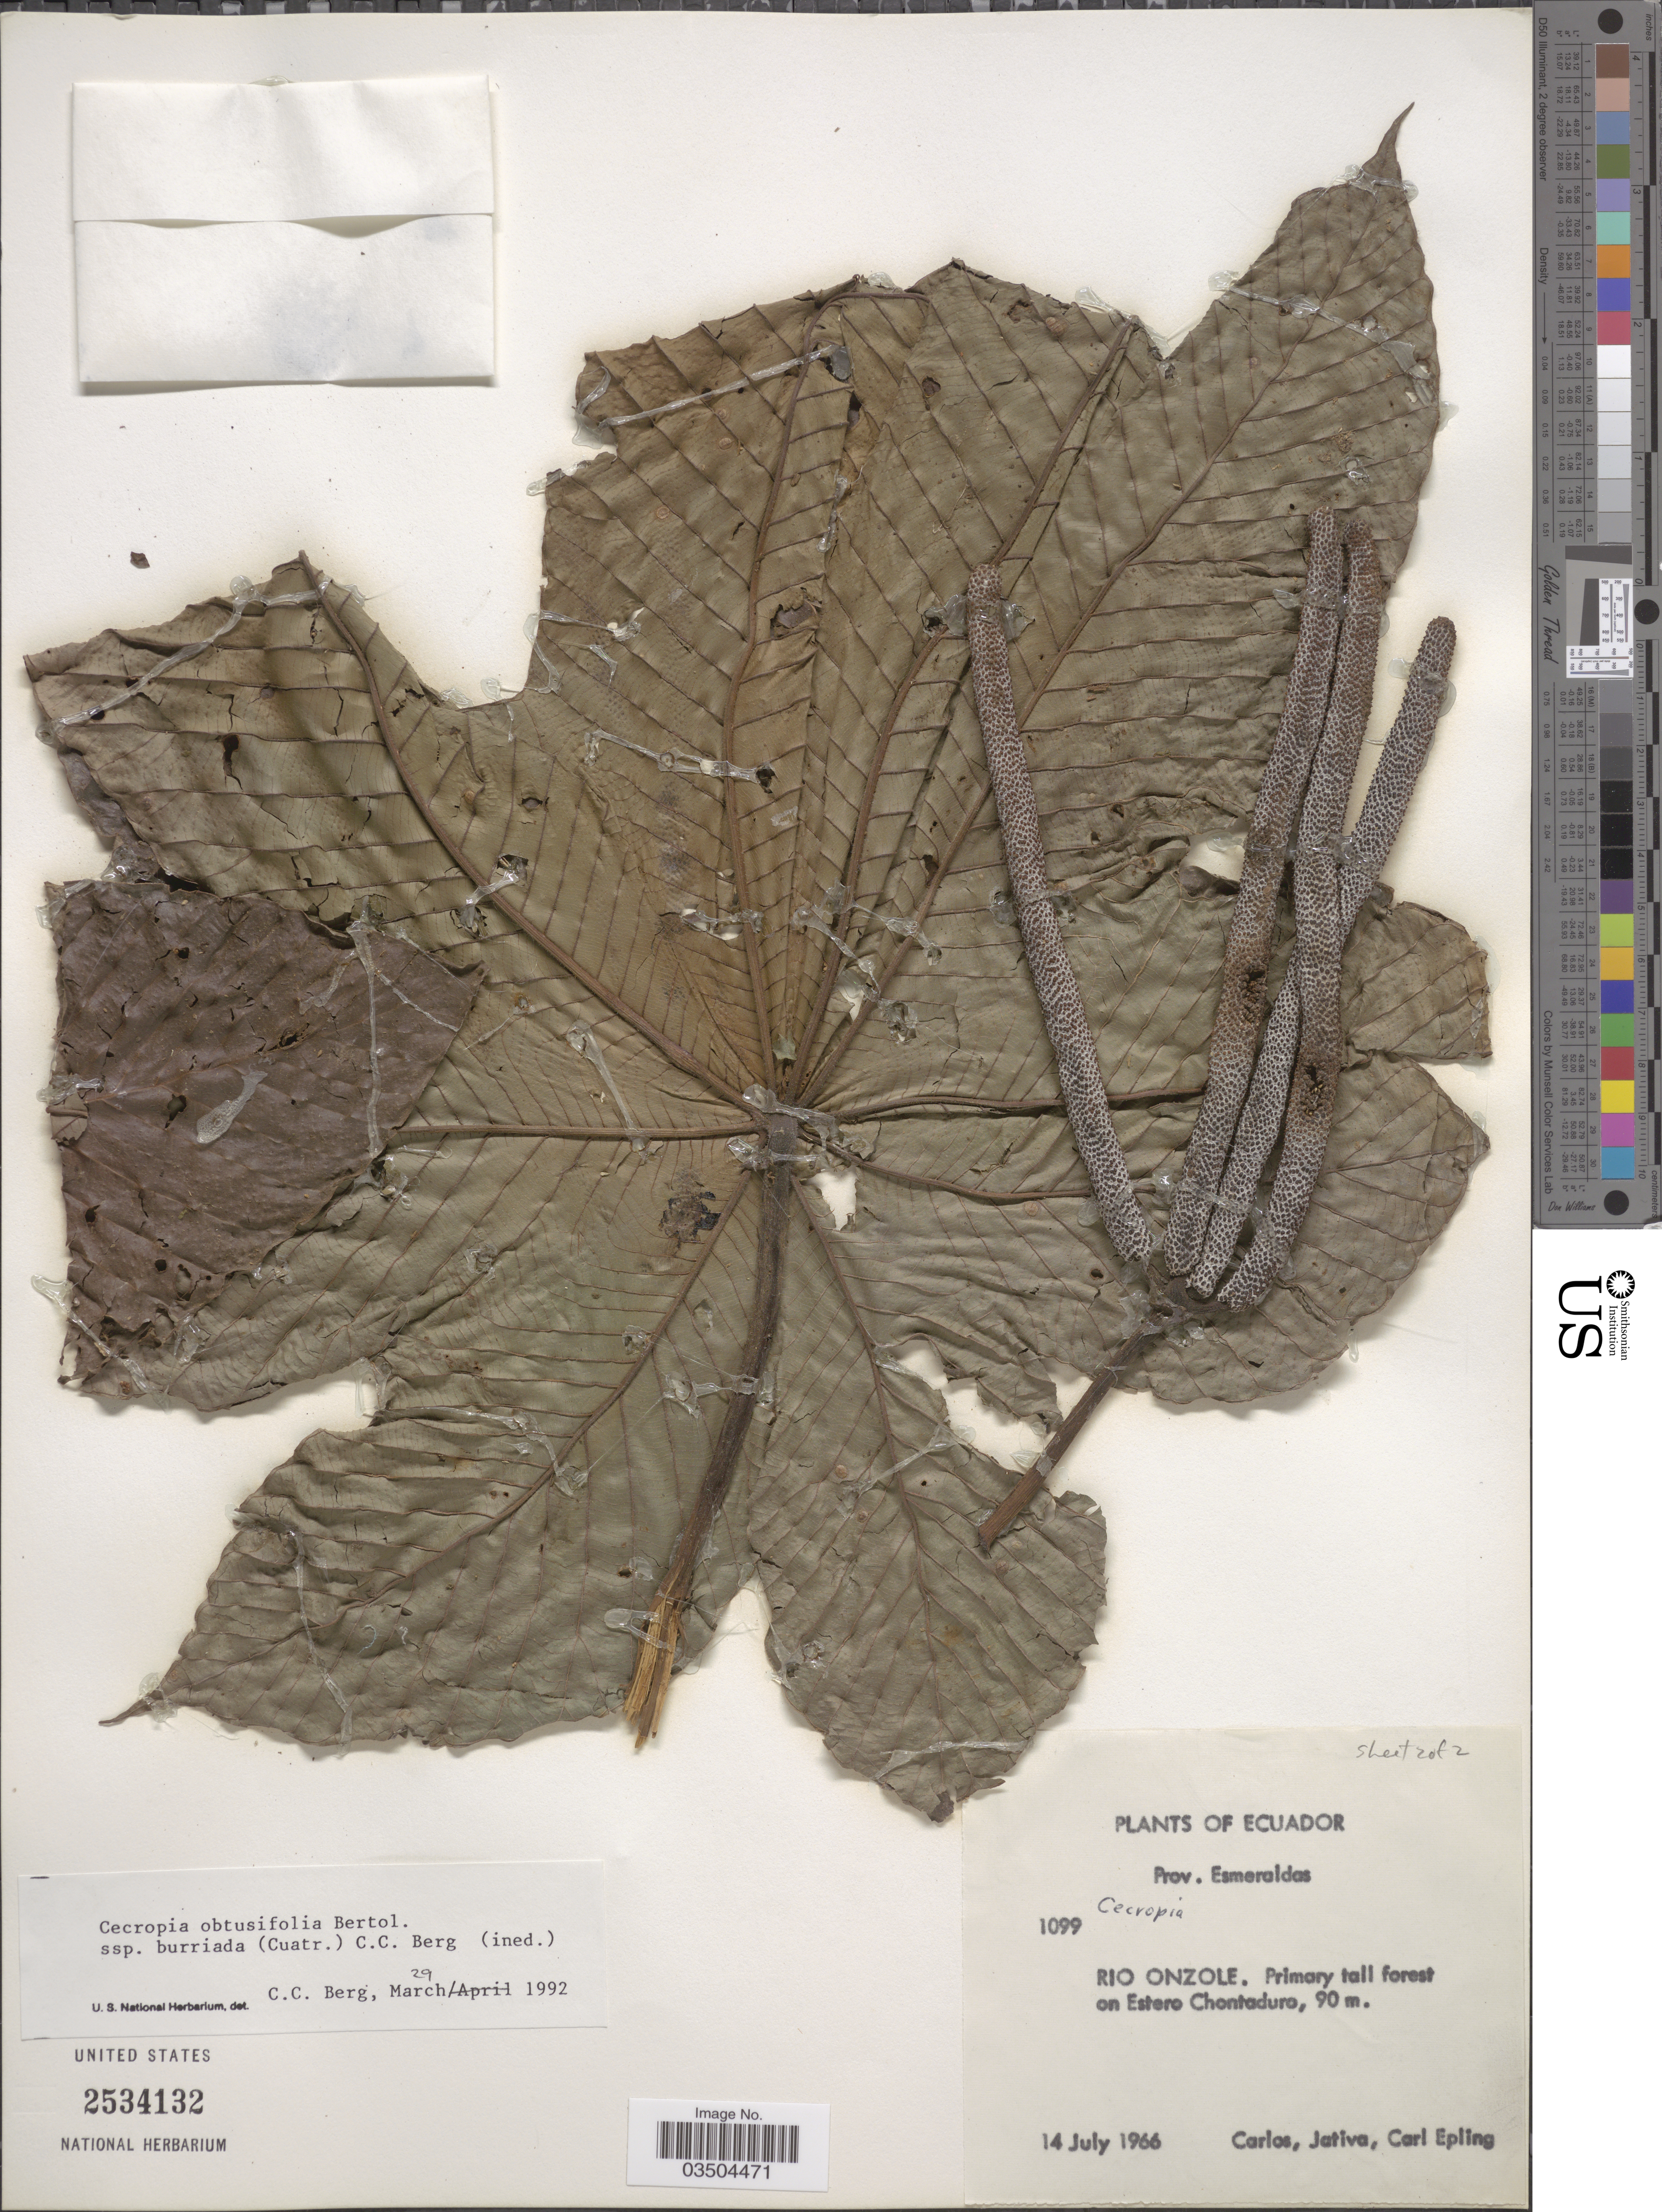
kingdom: Plantae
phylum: Tracheophyta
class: Magnoliopsida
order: Rosales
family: Urticaceae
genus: Cecropia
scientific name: Cecropia obtusifolia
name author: Bertol.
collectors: -- Carlos, -. Jativa & C. C. Epling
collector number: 1099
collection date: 1966-07-14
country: Ecuador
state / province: Esmeraldas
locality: Rio Onzole. Primary tall forest on Estero Chontaduro.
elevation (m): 90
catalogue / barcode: US 2534132